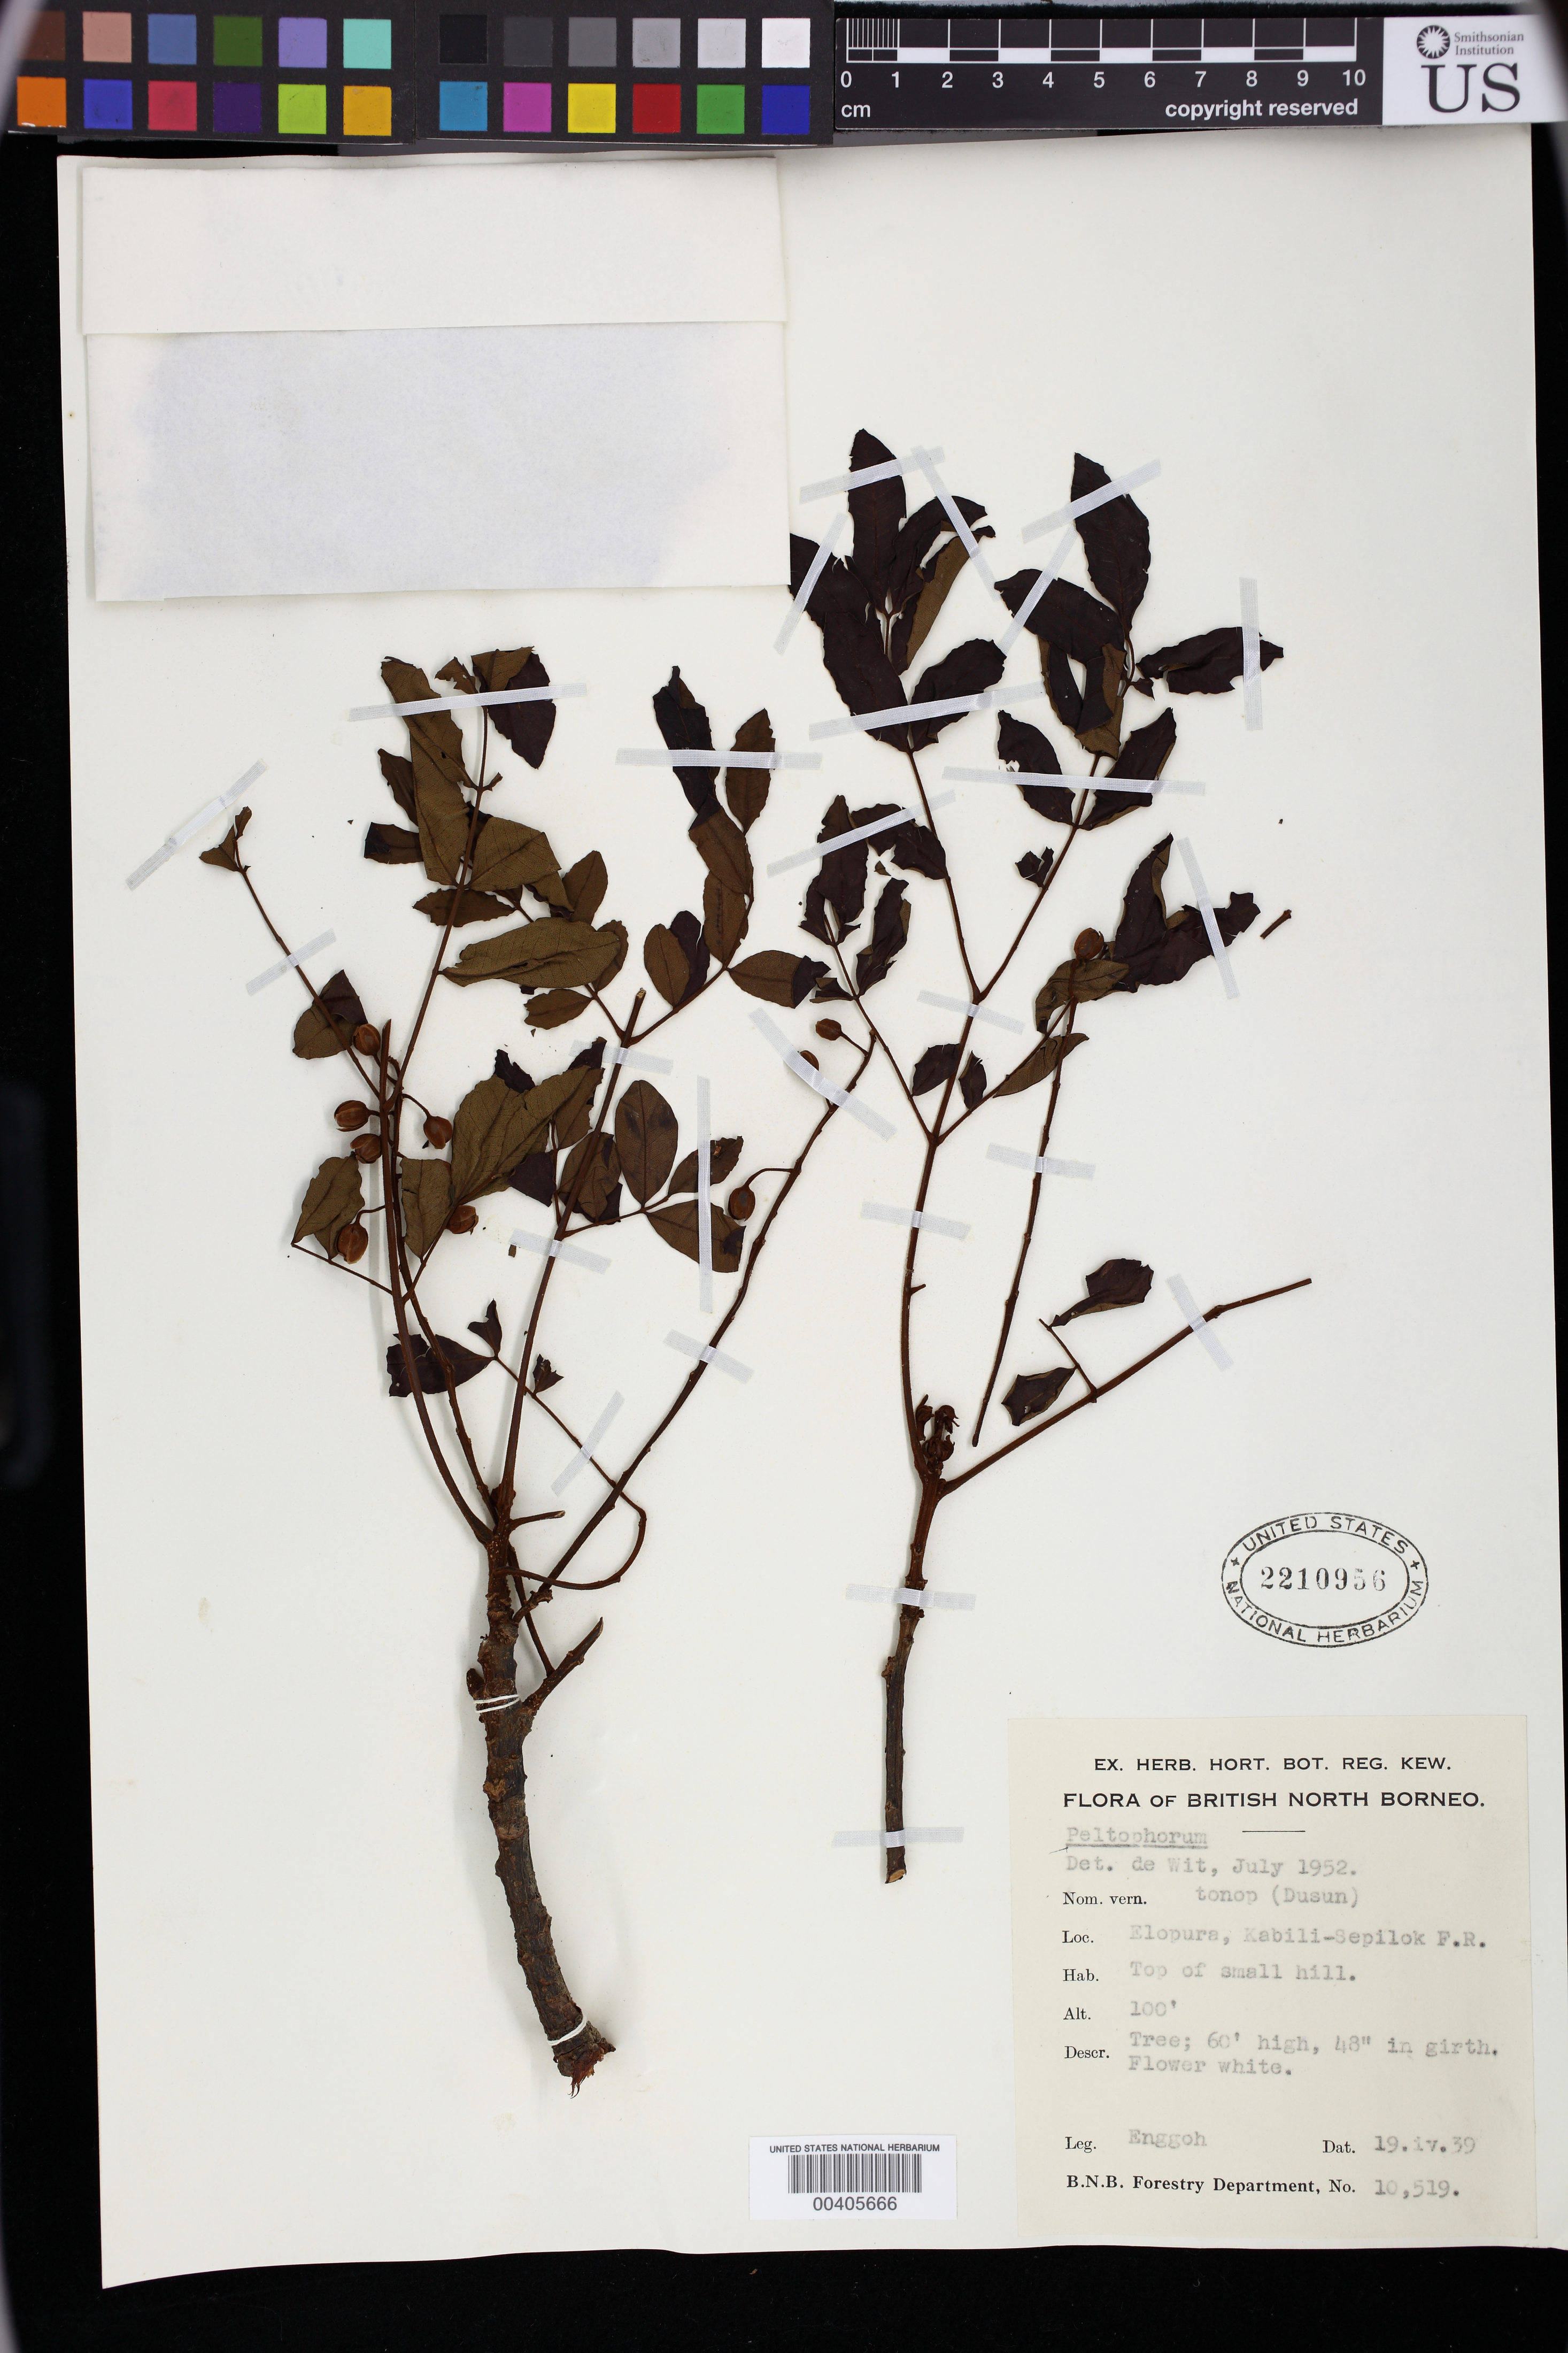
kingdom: Plantae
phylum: Tracheophyta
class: Magnoliopsida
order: Fabales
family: Fabaceae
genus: Peltophorum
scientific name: Peltophorum racemosum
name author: Merr.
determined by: Ding Hou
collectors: -. Enggoh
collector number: B.n.b. Forestry Dept. 10519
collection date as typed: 19 Apr 1939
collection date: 1939-04-19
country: Malaysia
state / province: Sabah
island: Borneo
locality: Kabili-sepilok forest reserve, elopura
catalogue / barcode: US 2210956